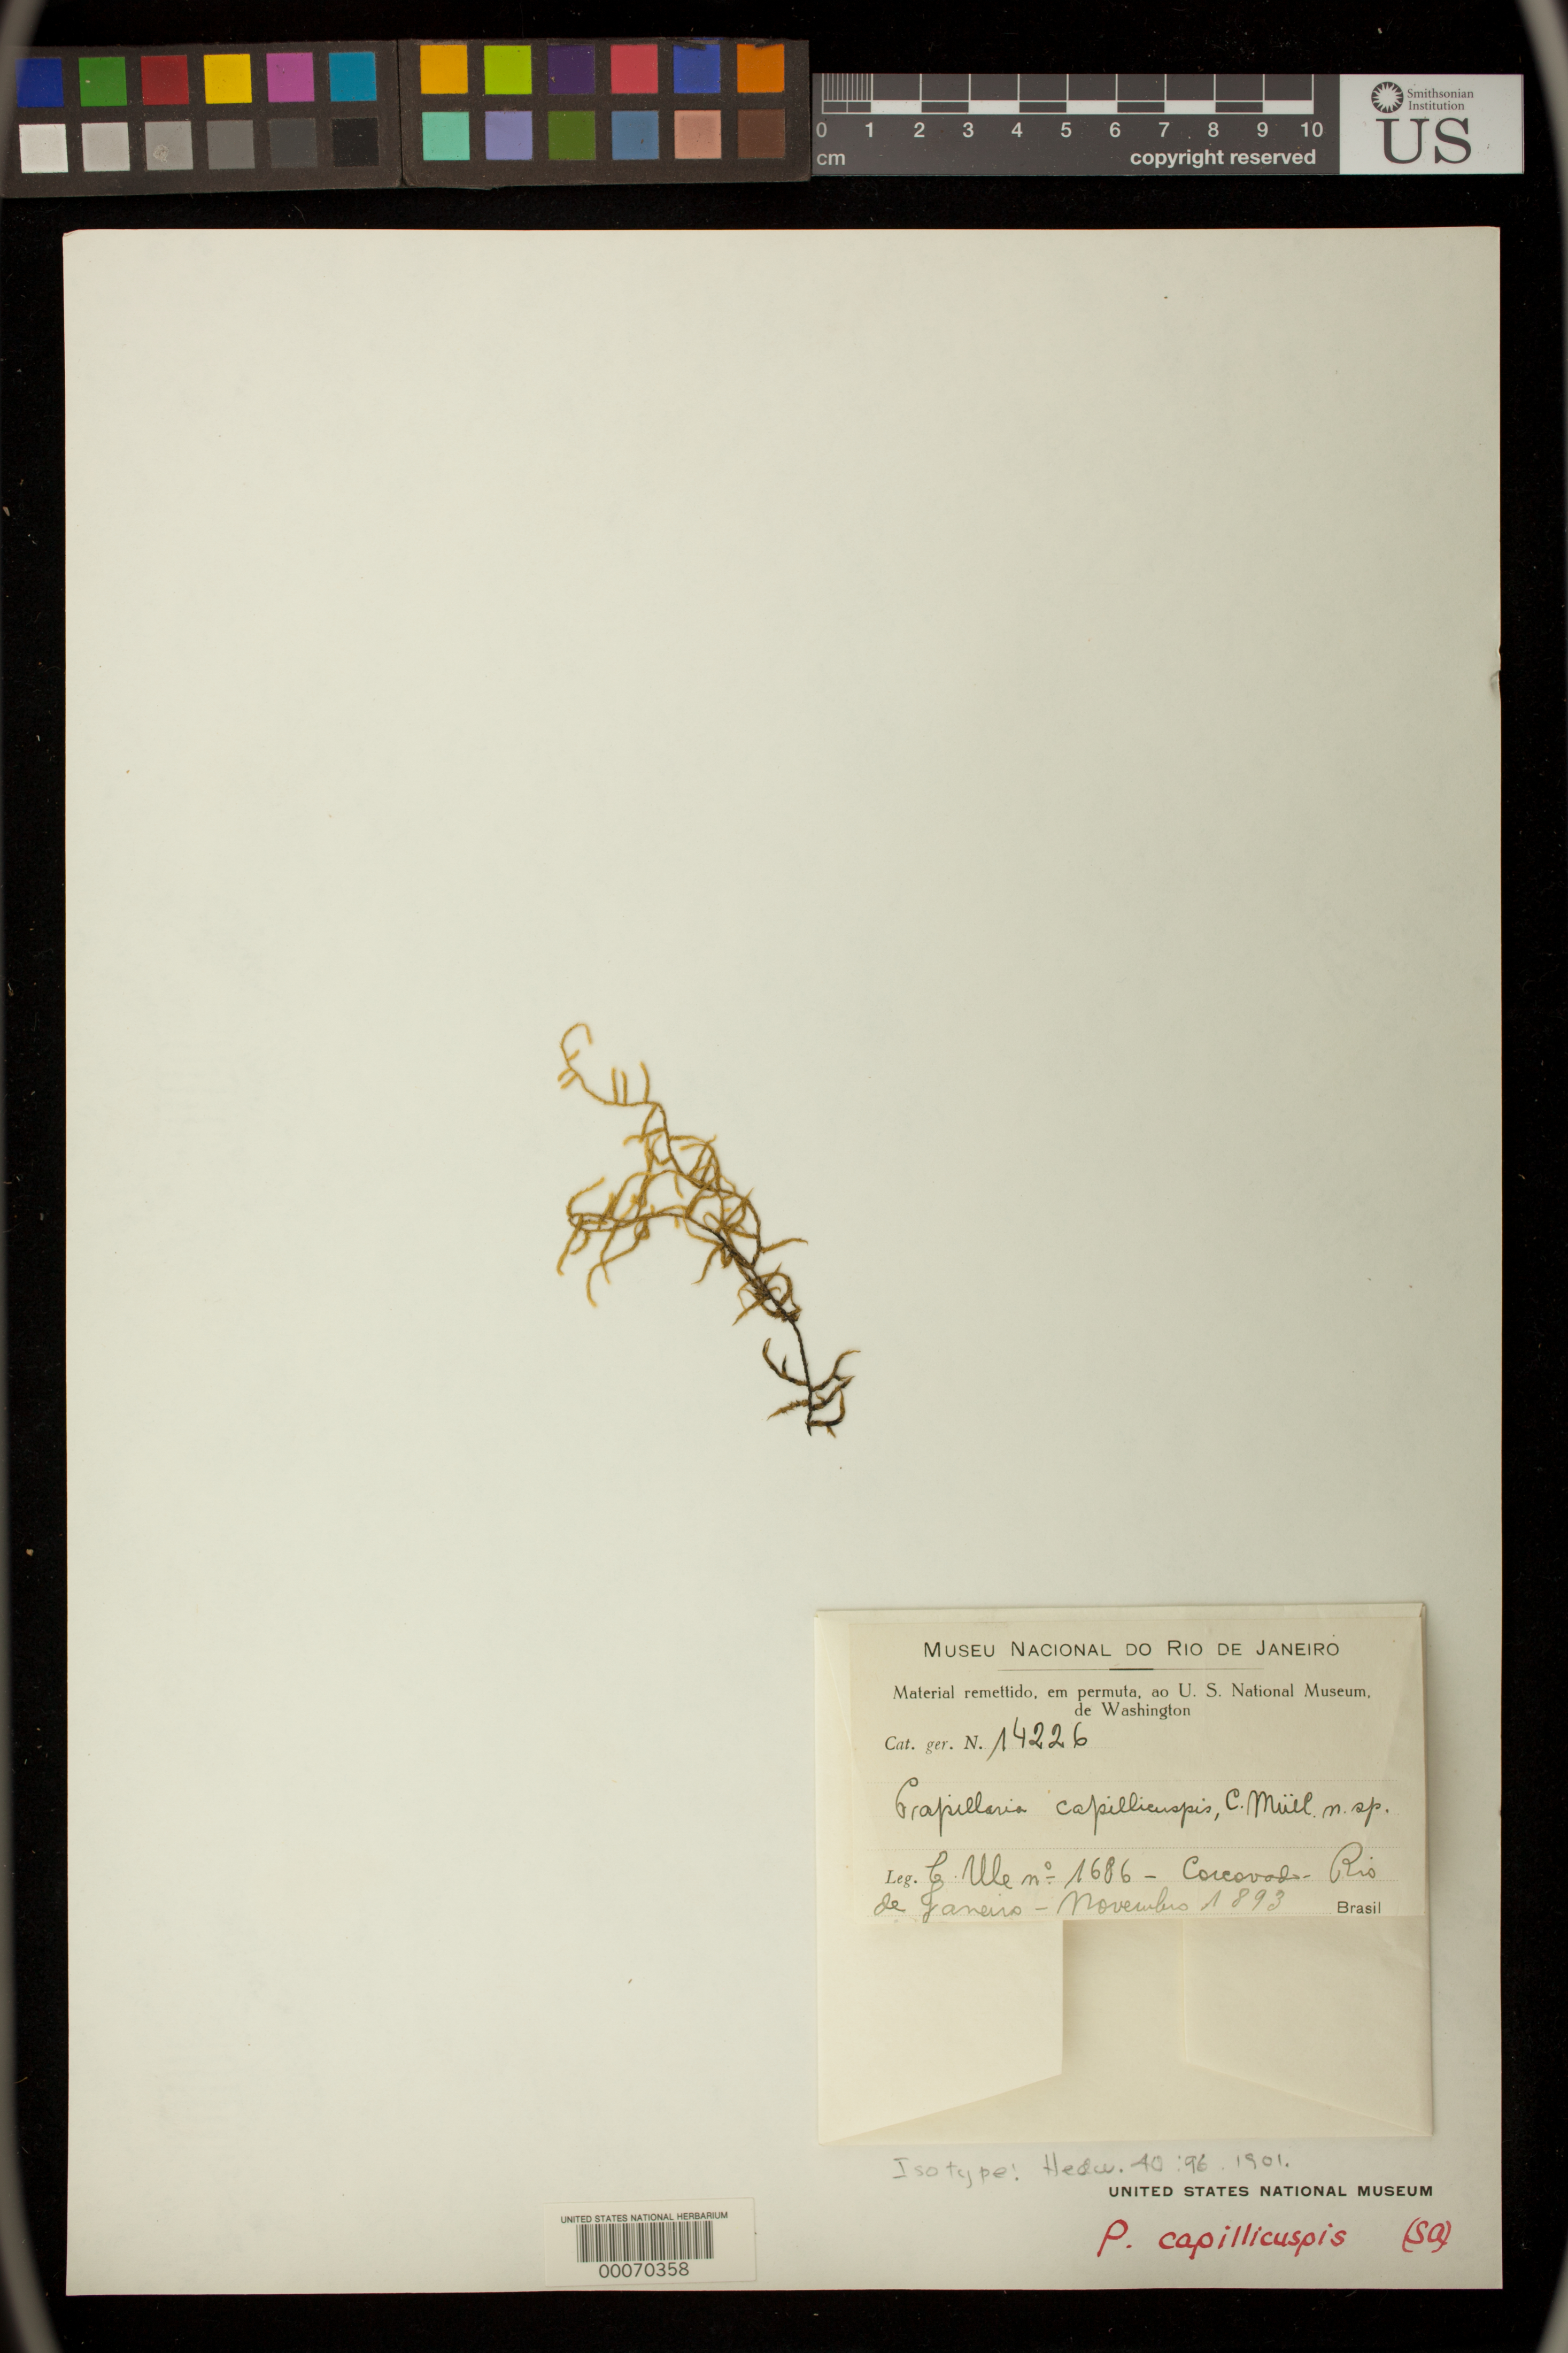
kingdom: Plantae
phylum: Bryophyta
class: Bryopsida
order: Hypnales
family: Meteoriaceae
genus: Papillaria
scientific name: Papillaria capillicuspis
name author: Müll. Hal.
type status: Isotype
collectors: E. H. Ule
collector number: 1686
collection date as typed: Nov 1893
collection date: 1893-11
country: Brazil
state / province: Rio de Janeiro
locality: Corcovado.